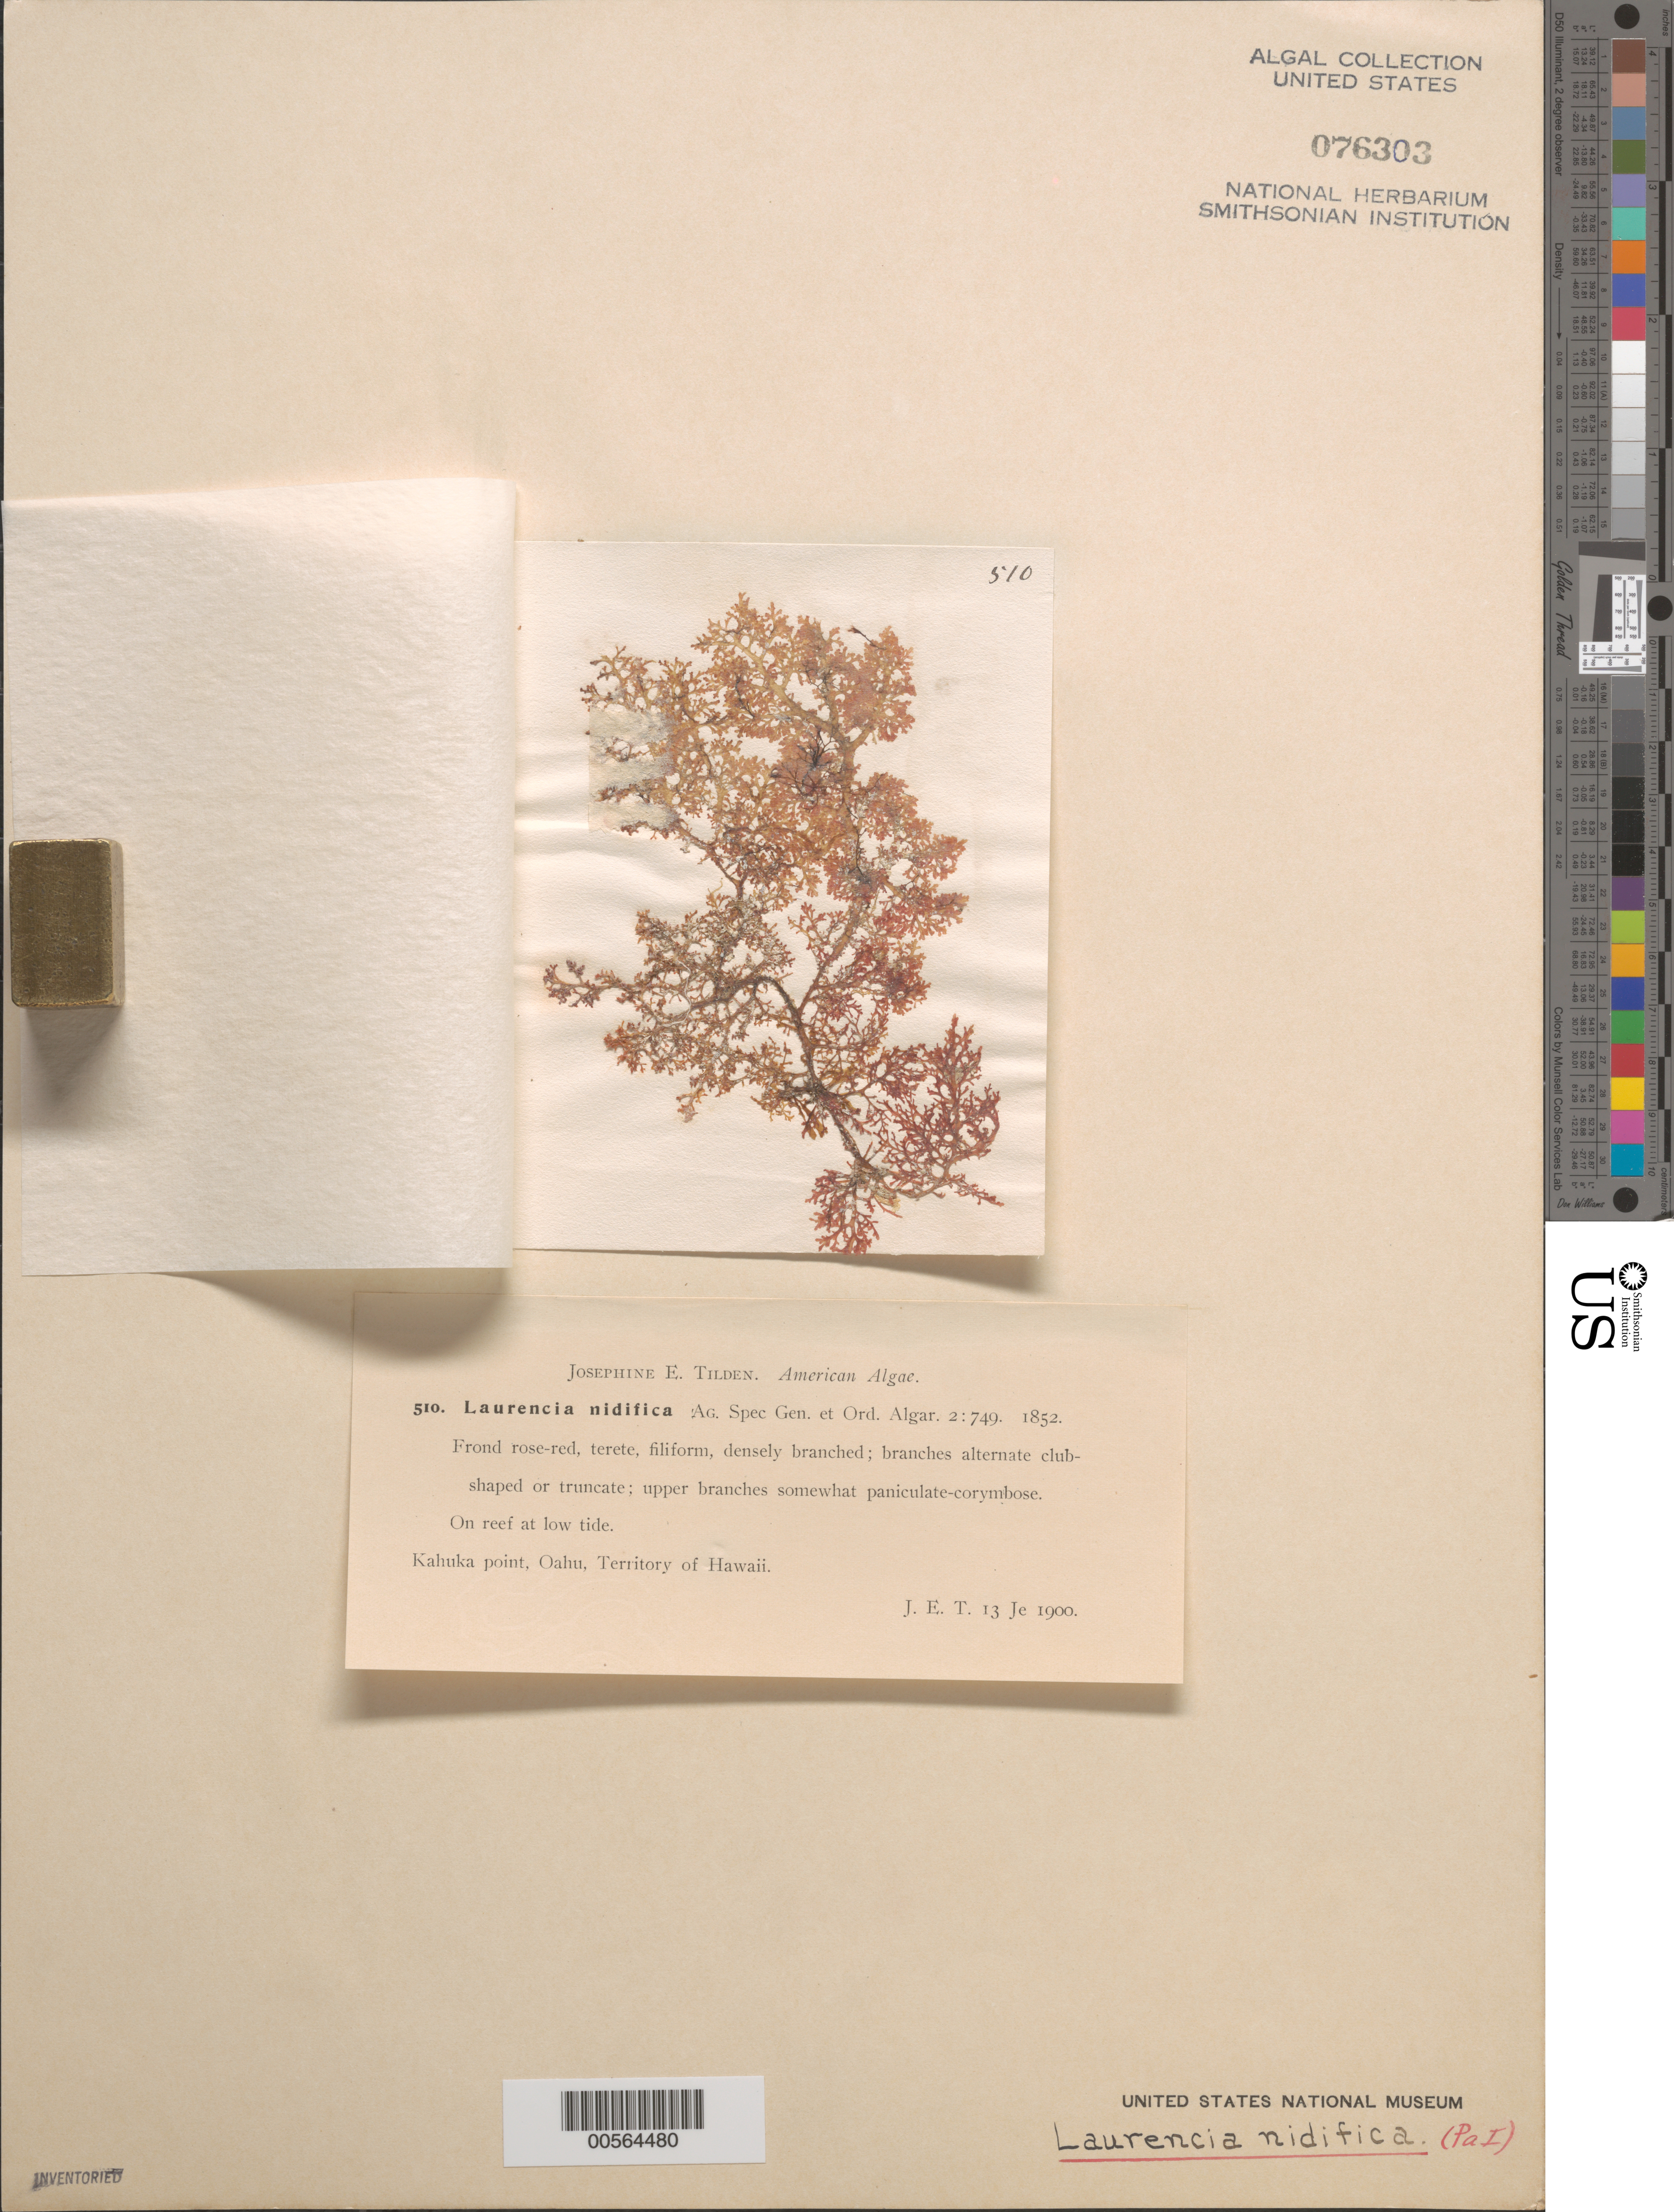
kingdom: Plantae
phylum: Rhodophyta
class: Florideophyceae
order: Ceramiales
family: Rhodomelaceae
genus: Laurencia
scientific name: Laurencia nidifica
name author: J. Agardh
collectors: J. E. Tilden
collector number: JET 510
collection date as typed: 13 Jun 1900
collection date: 1900-06-13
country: United States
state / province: Hawaii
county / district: Honolulu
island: Oahu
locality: Kahuka Point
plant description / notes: Tilden, American Algae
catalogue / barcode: US 76303